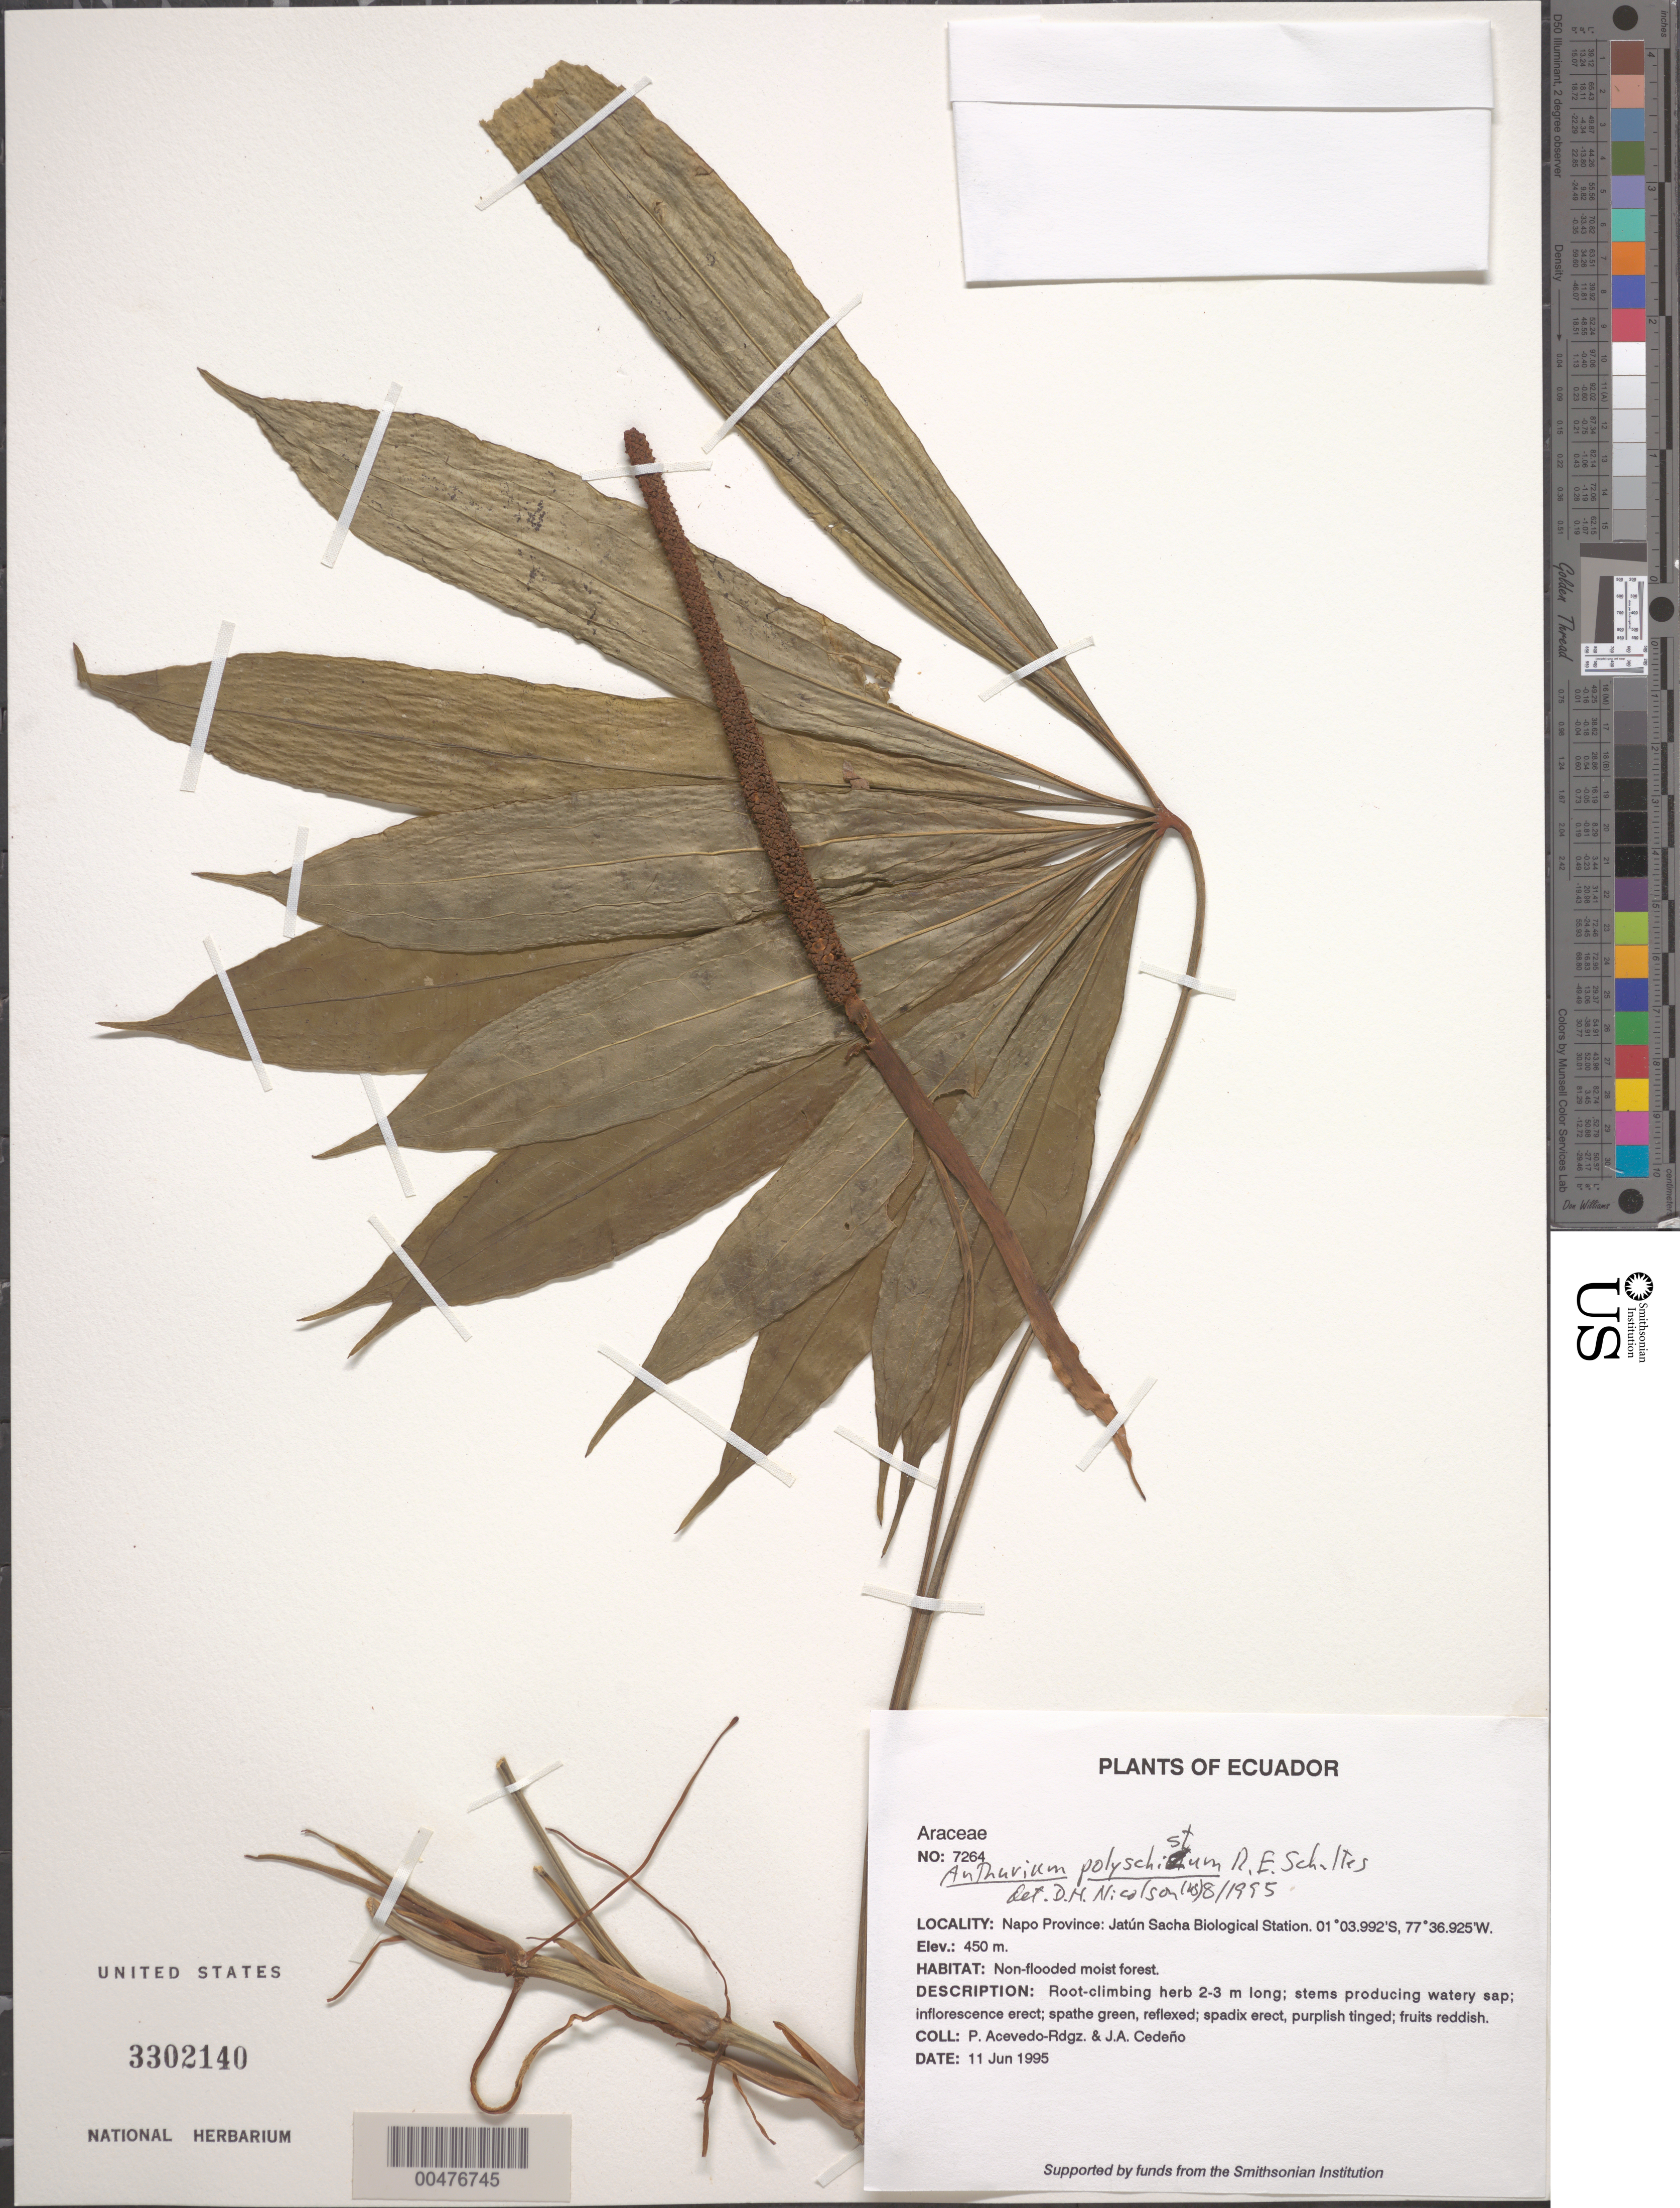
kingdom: Plantae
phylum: Tracheophyta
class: Liliopsida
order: Alismatales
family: Araceae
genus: Anthurium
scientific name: Anthurium polyschistum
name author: R.E. Schult. & Idrobo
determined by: Nicolson, Dan H.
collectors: P. Acevedo-Rodr. & J. A. Cedeño M.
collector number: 7264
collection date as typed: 11 Jun 1995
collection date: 1995-06-11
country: Ecuador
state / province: Napo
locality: Napo Province: Jatún Sacha Biological Station.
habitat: Non-flooded moist forest.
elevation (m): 450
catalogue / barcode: US 3302140